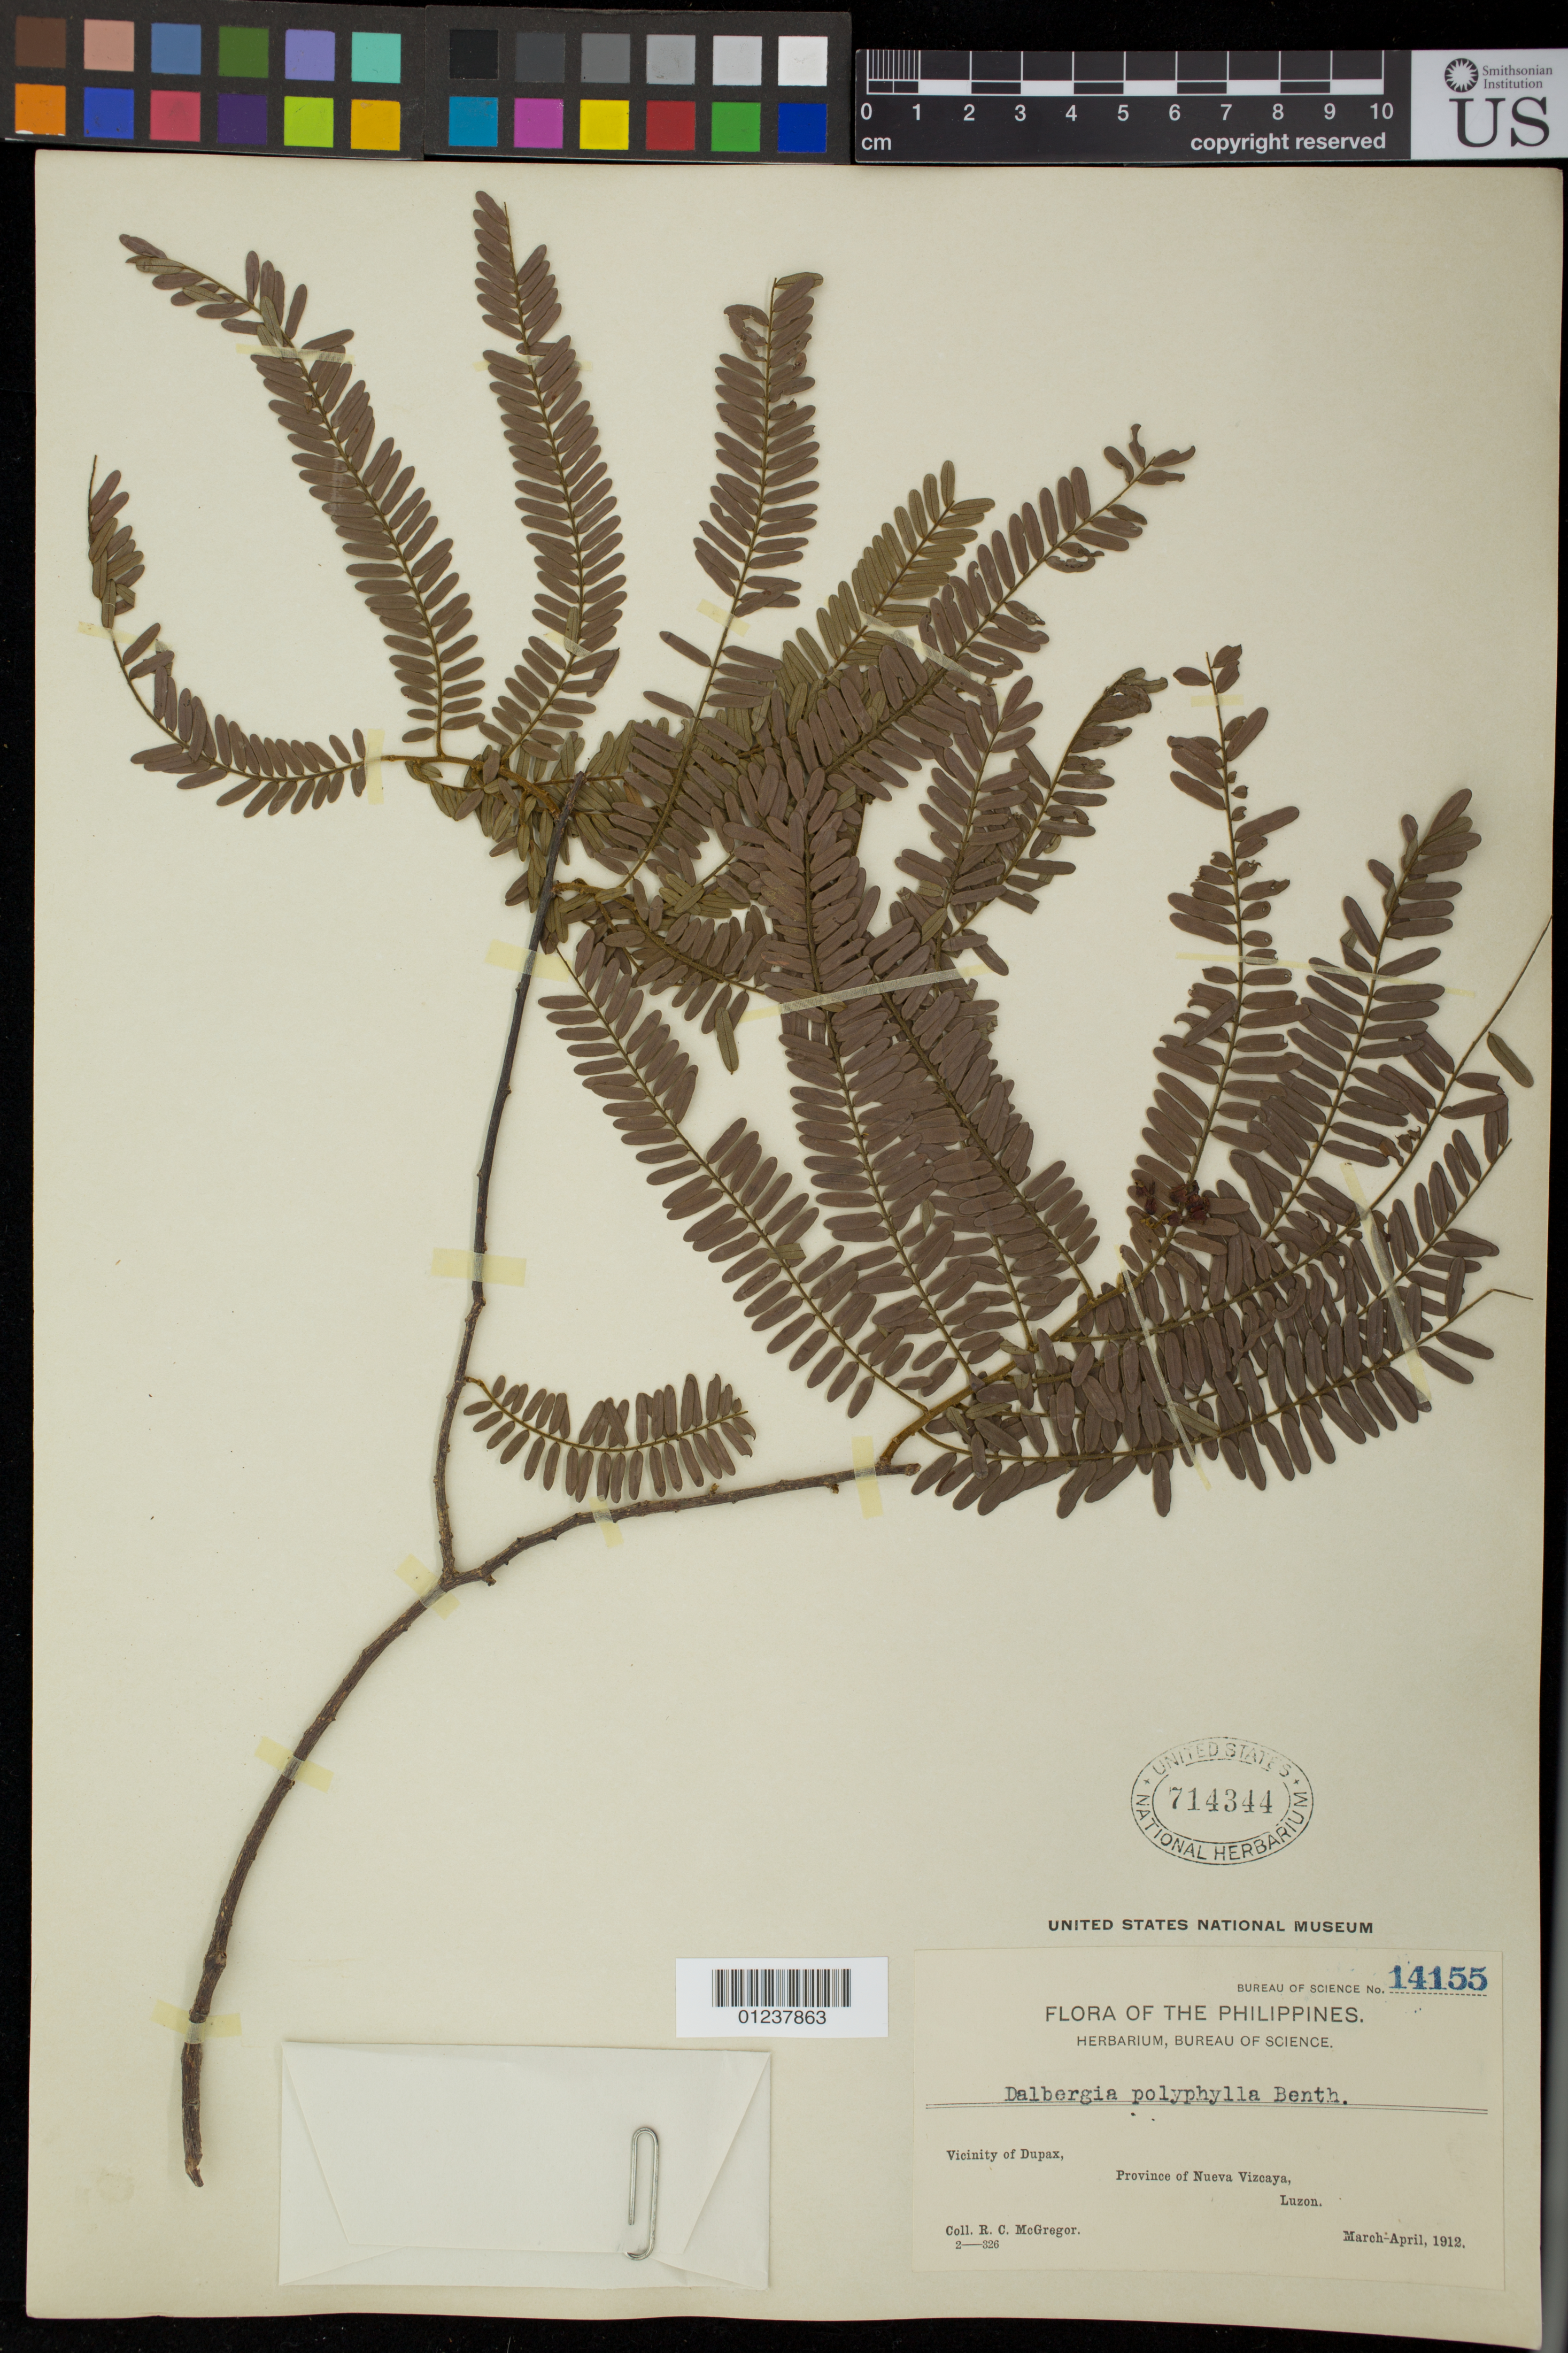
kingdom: Plantae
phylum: Tracheophyta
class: Magnoliopsida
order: Fabales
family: Fabaceae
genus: Dalbergia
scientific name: Dalbergia polyphylla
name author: Benth.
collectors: R. C. McGregor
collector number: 14155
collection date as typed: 1912-03/1912-04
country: Philippines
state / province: Cagayan Valley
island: Luzon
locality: Vicinity of Dupax, Province of Nueva Vizcaya, Luzon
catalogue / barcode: US 714344